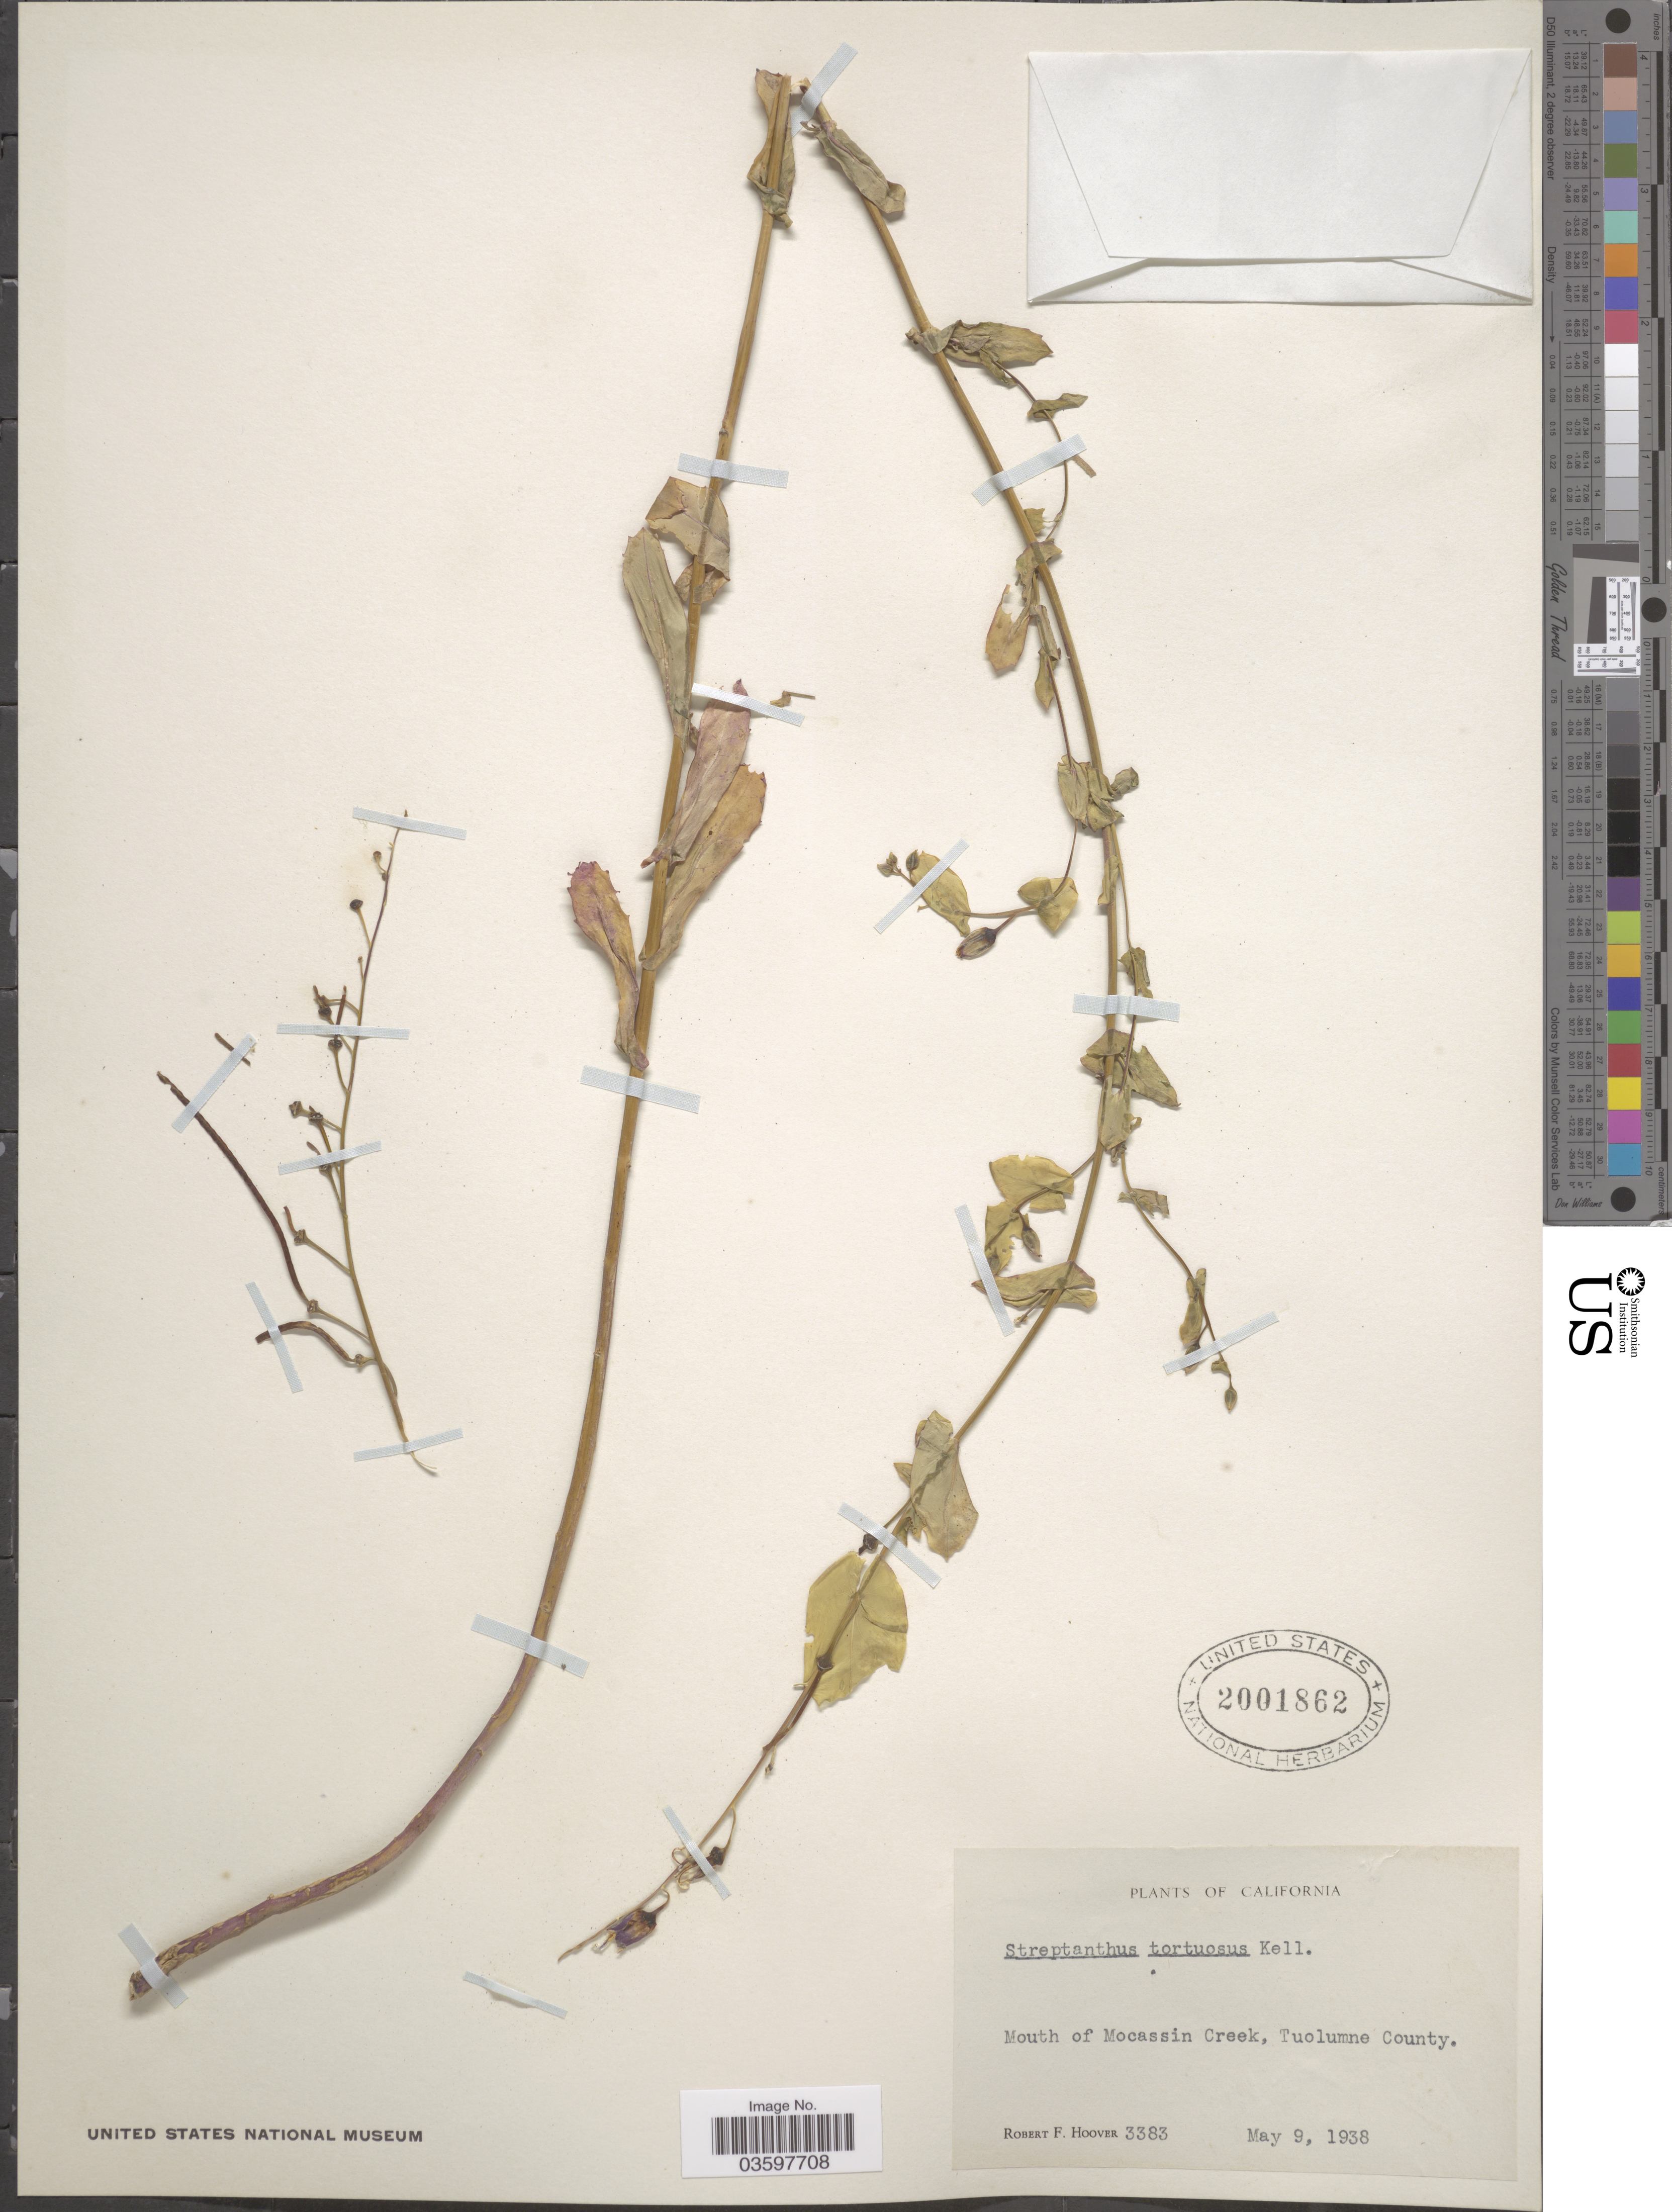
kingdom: Plantae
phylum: Tracheophyta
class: Magnoliopsida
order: Brassicales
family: Brassicaceae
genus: Streptanthus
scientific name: Streptanthus tortuosus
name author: Kellogg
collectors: R. F. Hoover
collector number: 3383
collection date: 1938-05-09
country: United States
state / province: California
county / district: Tuolumne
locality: Mouth of Mocassin Creek, Tuolumne County.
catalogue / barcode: US 2001862